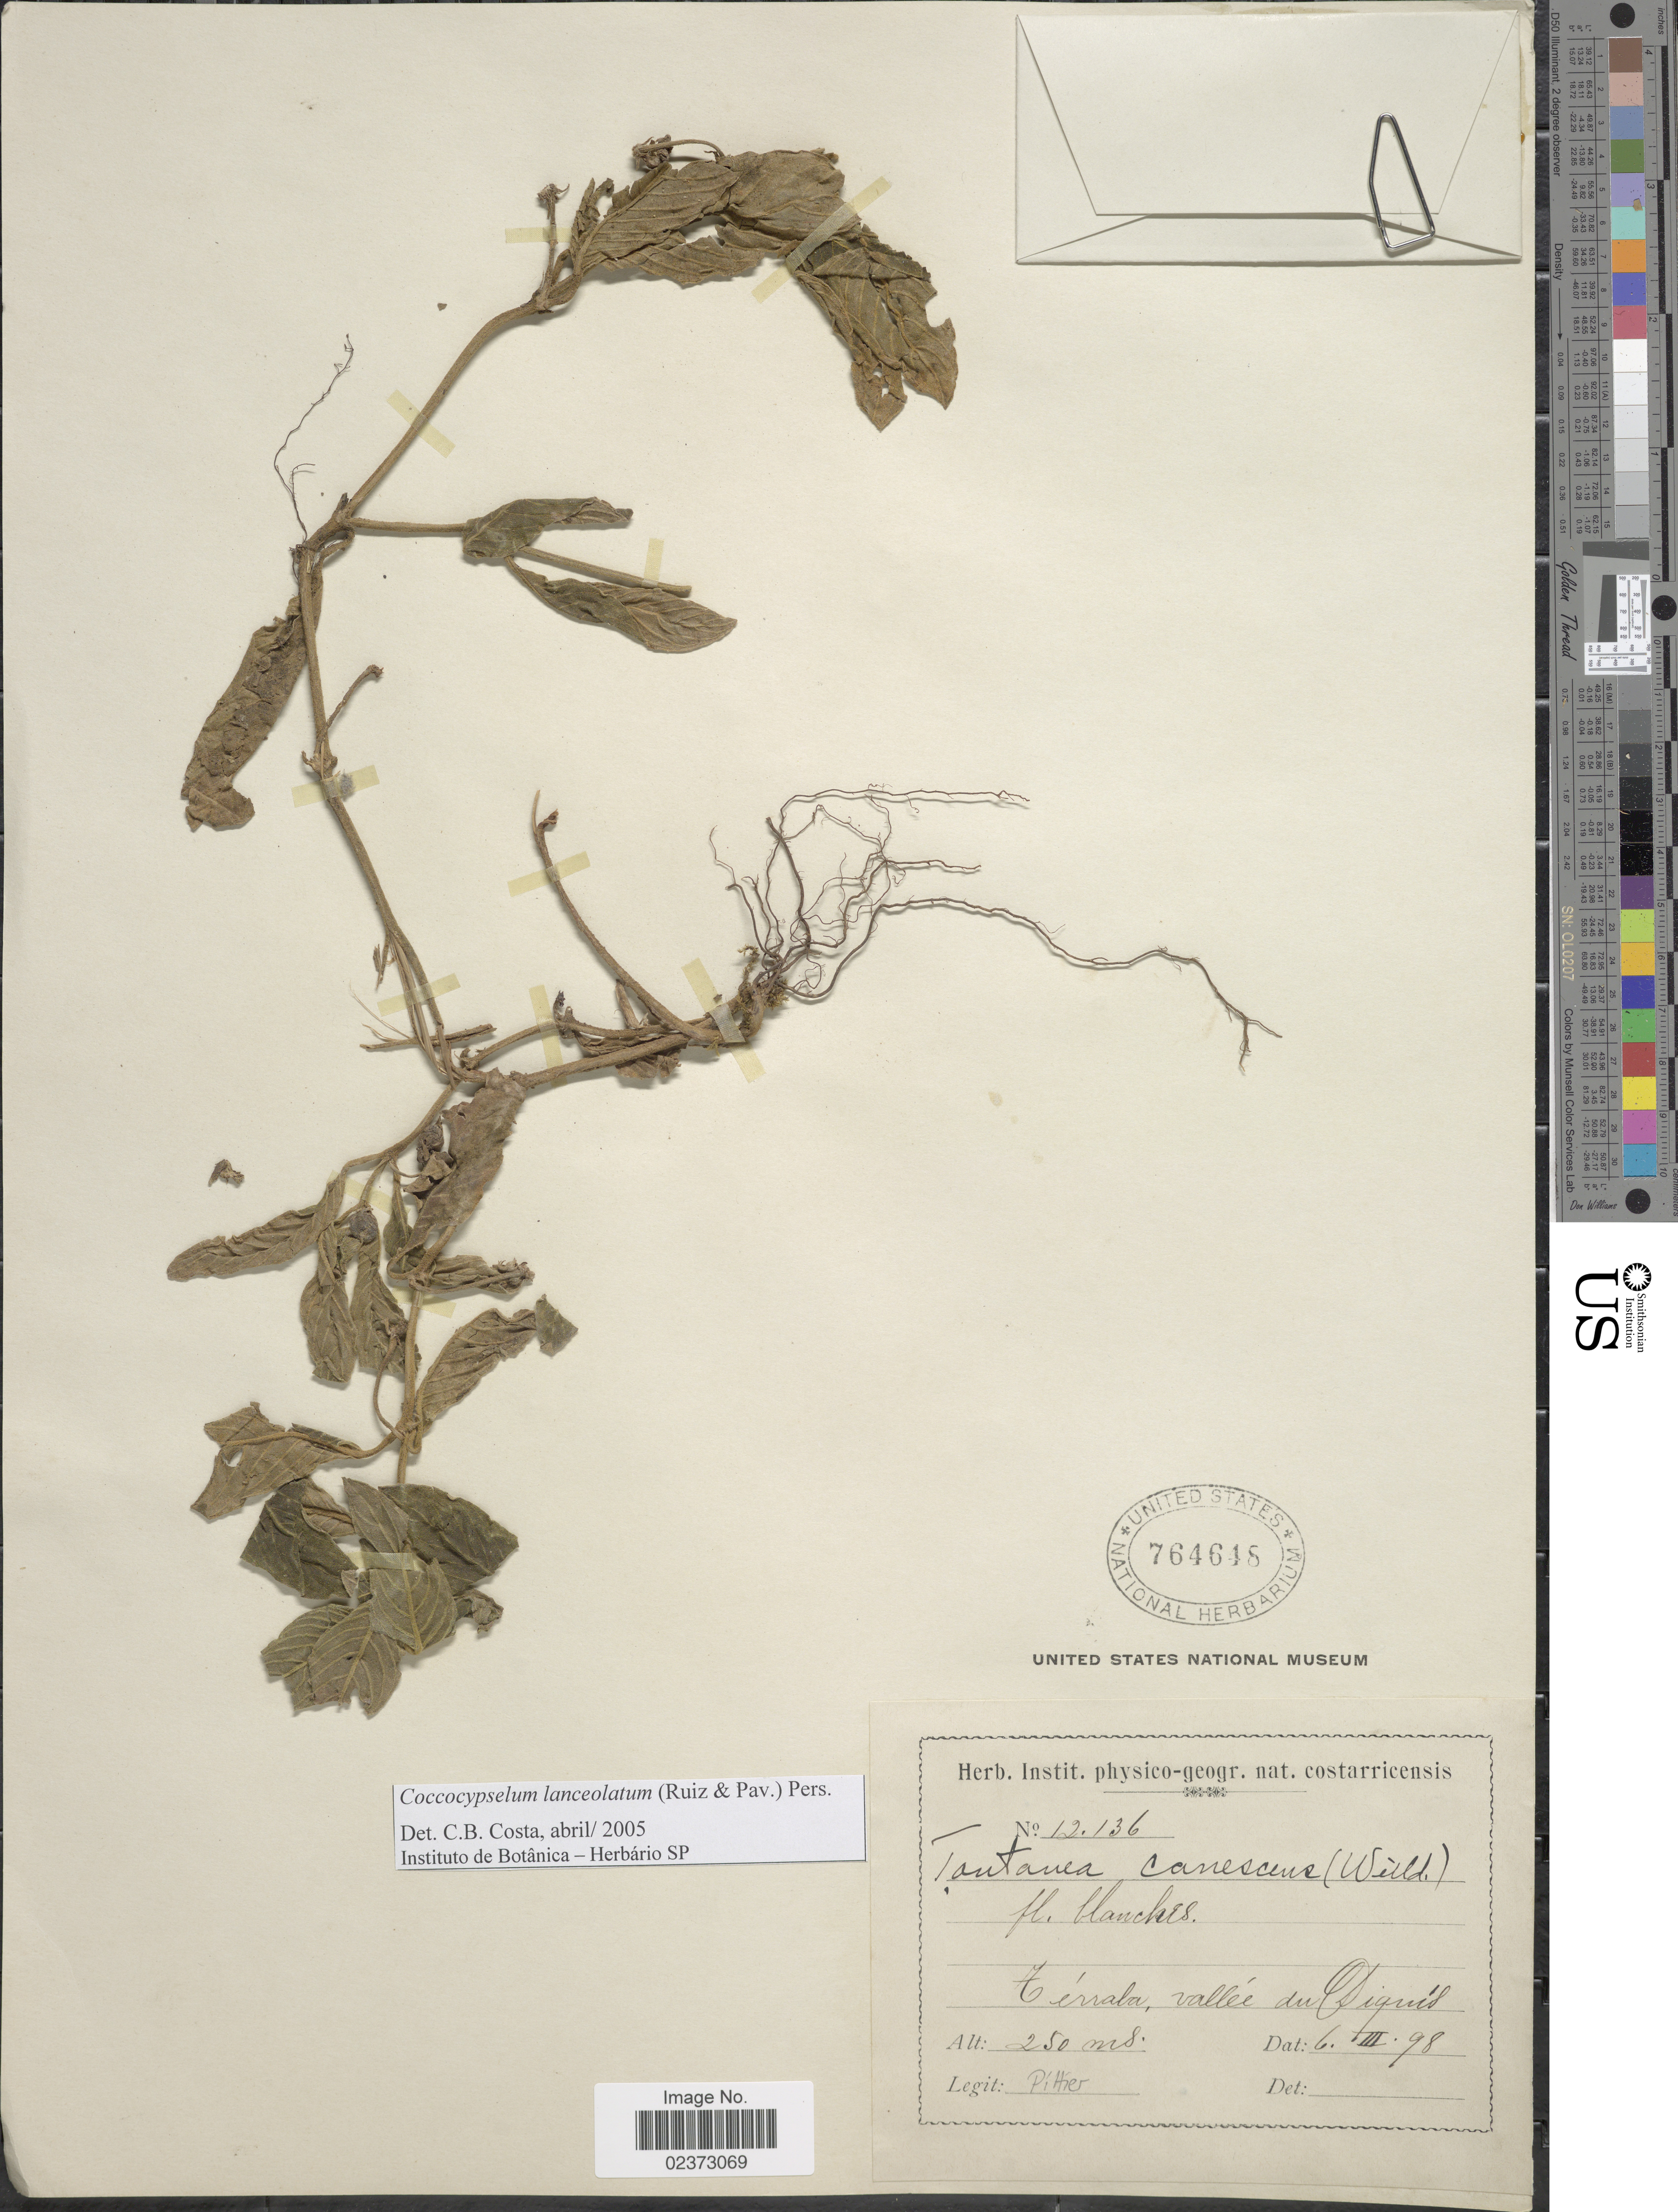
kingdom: Plantae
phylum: Tracheophyta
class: Magnoliopsida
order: Gentianales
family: Rubiaceae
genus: Coccocypselum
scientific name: Coccocypselum lanceolatum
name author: (Ruiz & Pav.) Pers.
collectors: Pittier, --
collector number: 12136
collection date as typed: Transcribed d/m/y: 6/3/98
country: Costa Rica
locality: Térraba, vallée du Diquis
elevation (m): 250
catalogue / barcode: US 764618